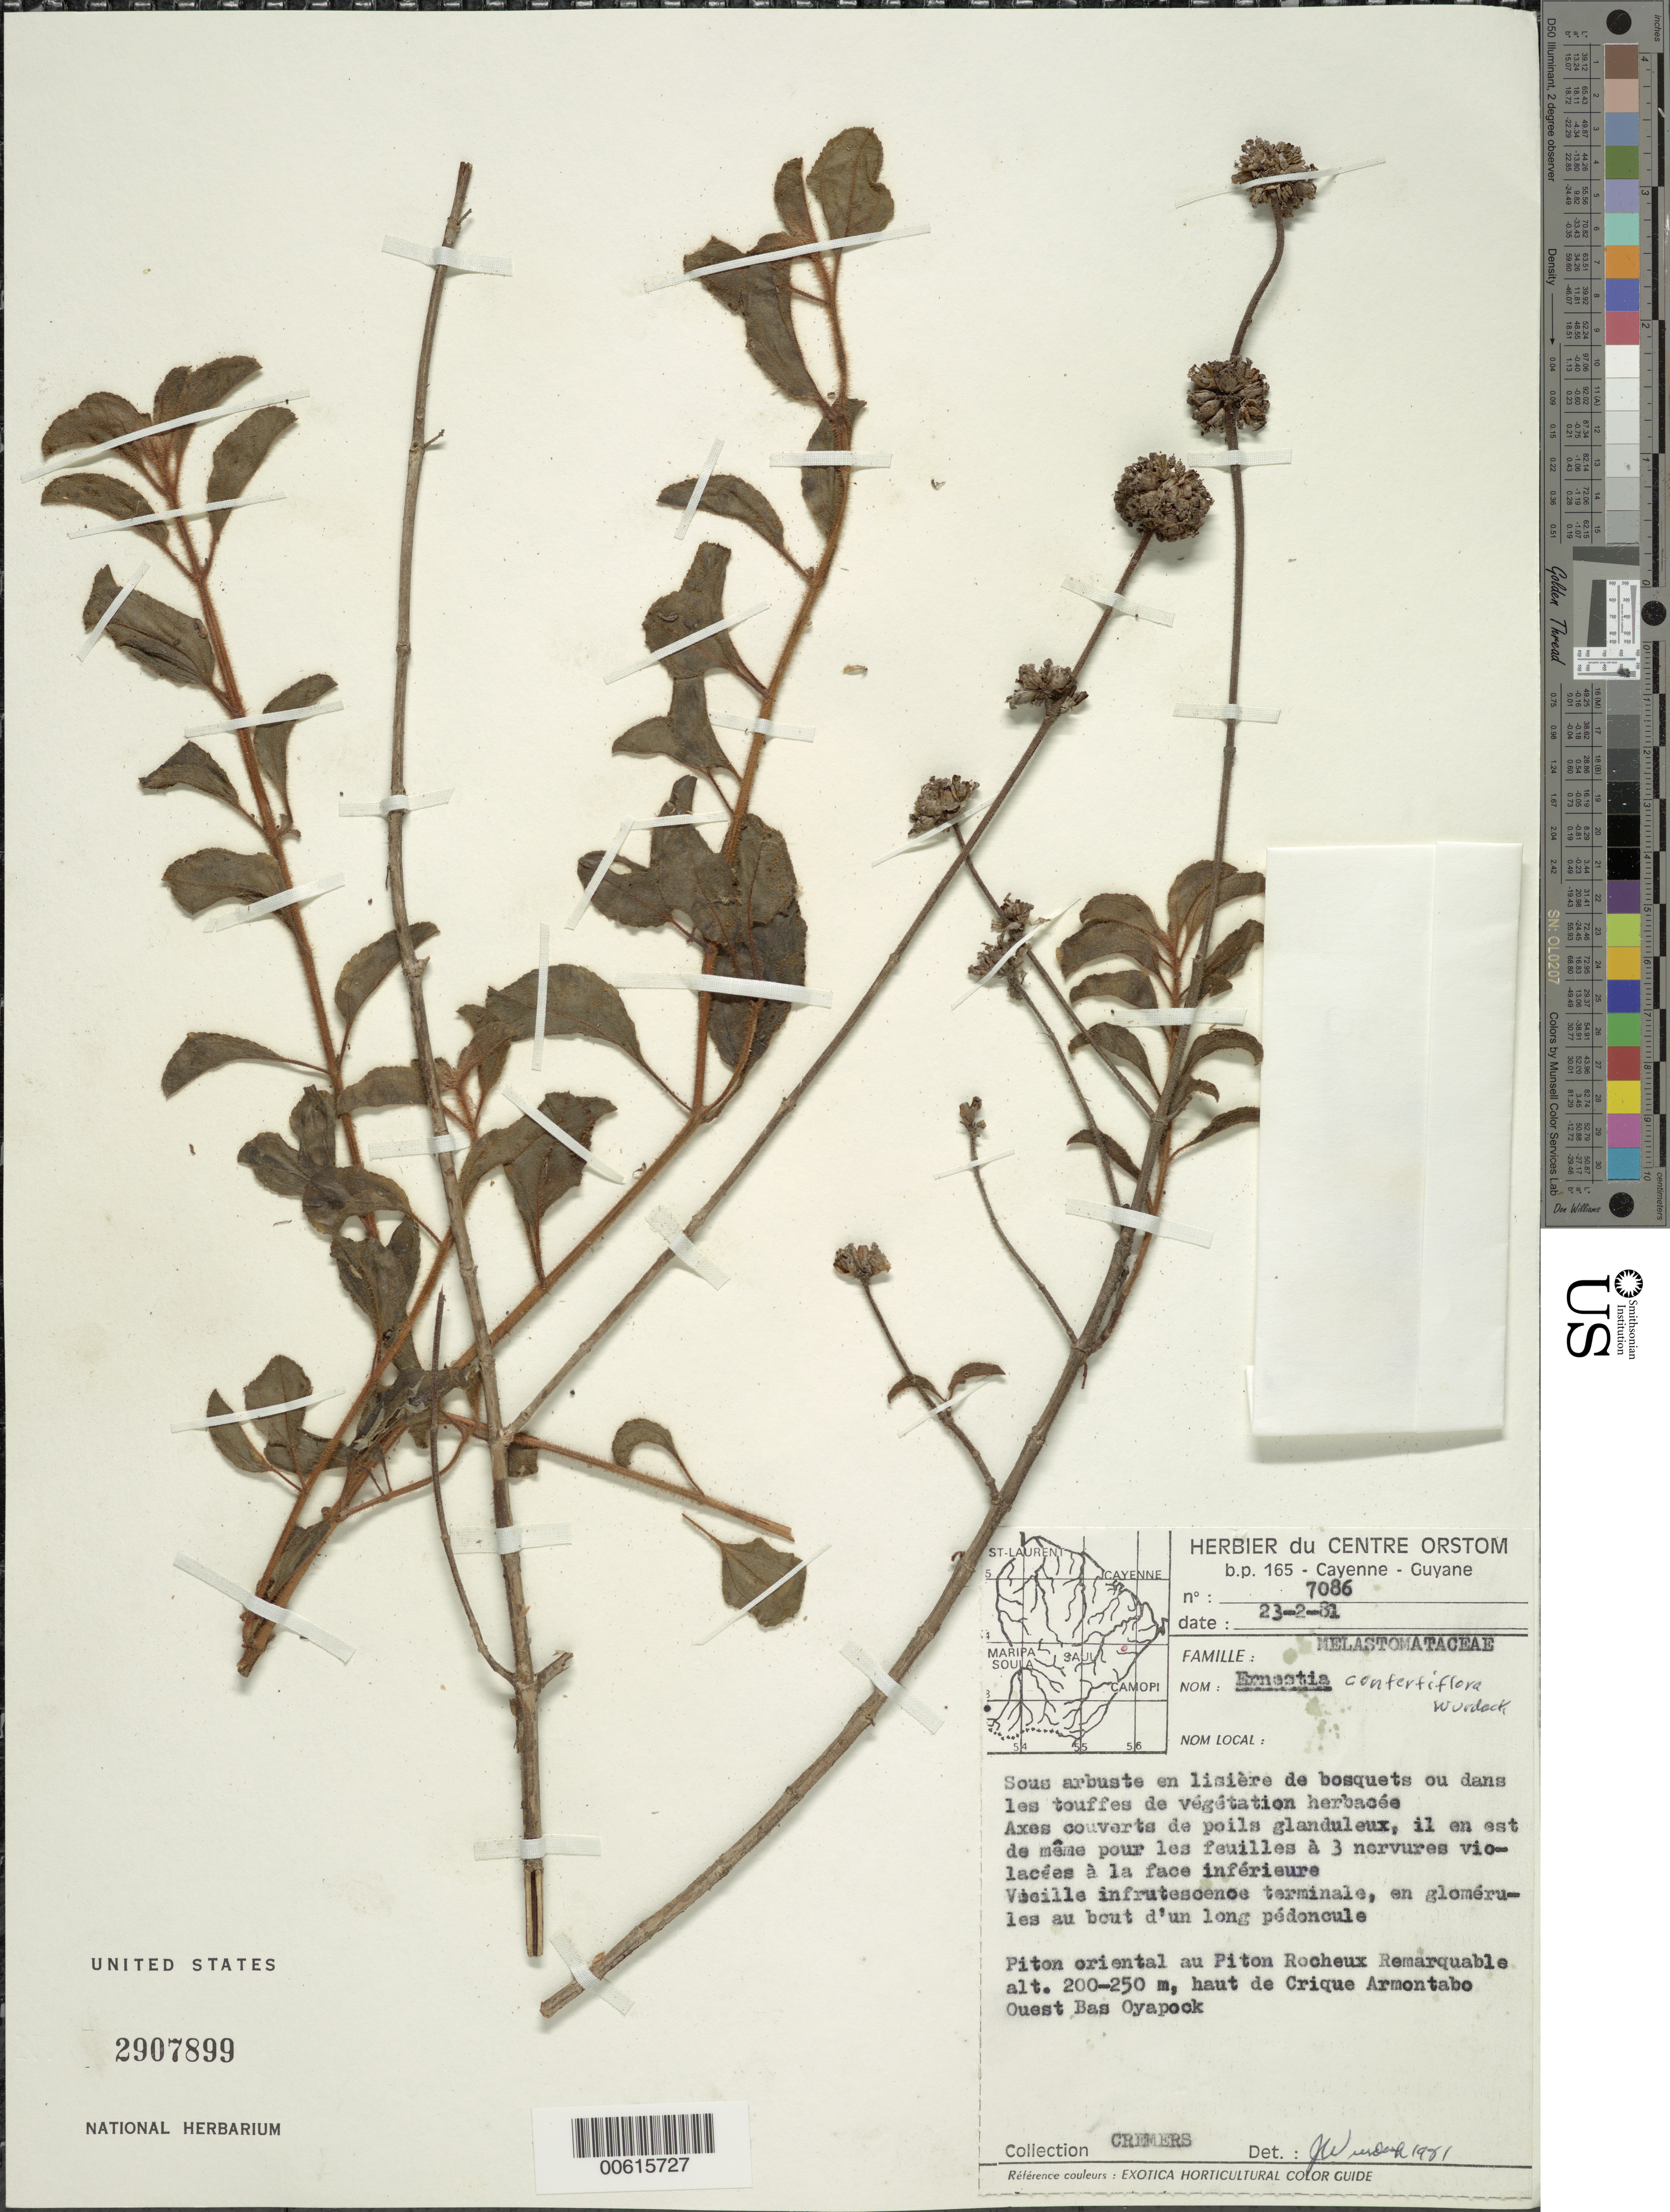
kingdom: Plantae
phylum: Tracheophyta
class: Magnoliopsida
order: Myrtales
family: Melastomataceae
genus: Ernestia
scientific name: Ernestia confertiflora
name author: Wurdack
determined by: Wurdack, John J., (US), US (UNITED STATES)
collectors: G. Cremers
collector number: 7086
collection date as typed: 23-Feb-81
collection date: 1981-02-23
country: French Guiana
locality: Haute Crique Armontabo, ouest Bas Oyapock, Piton Rocheux Remarquable, piton oriental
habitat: Lisiere de bosquets ou dans les touffes de vegetation herbacee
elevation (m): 200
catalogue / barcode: US 2907899